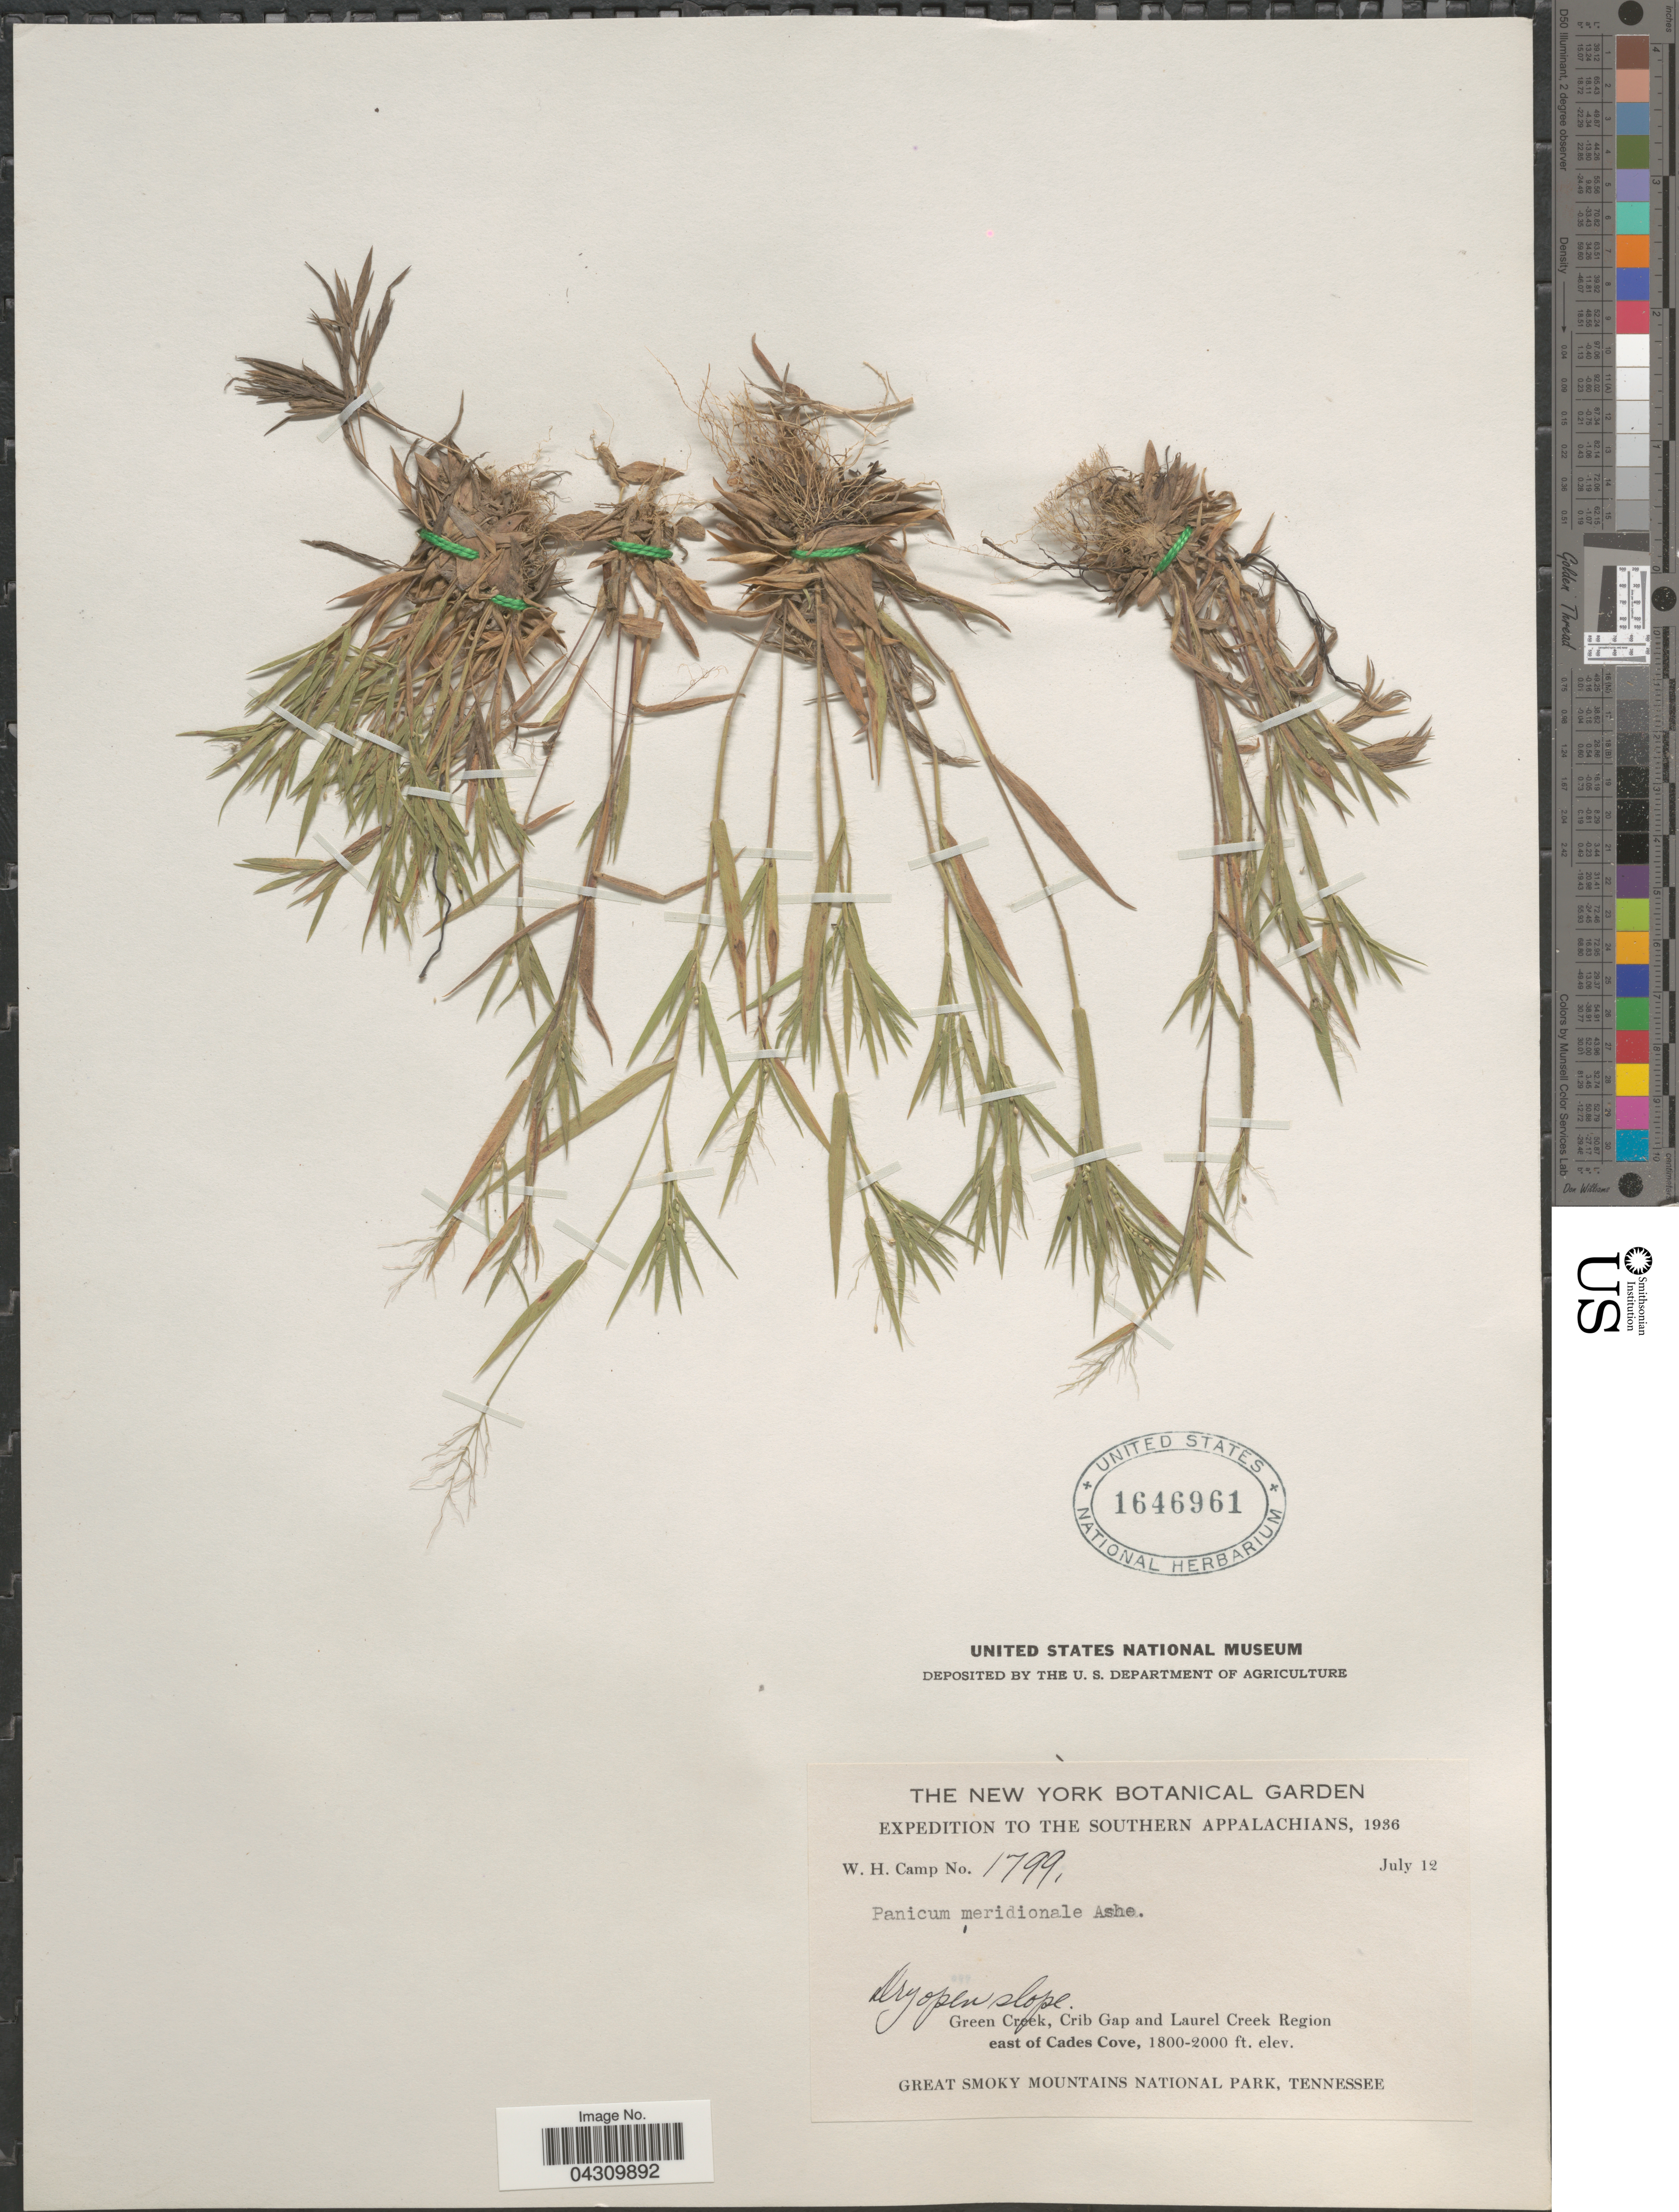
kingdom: Plantae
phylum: Tracheophyta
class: Liliopsida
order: Poales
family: Poaceae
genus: Dichanthelium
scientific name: Dichanthelium acuminatum var. acuminatum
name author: (Sw.) Gould & C.A. Clark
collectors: W. H. Camp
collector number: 1799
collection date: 1936-07-12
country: United States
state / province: Tennessee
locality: Expedition to the Southern Appalachians, 1936. Green Creek, Crib Gap and Laurel Creek Region east of Cades Cove. Great Smoky Mountains National Park.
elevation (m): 549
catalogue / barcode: US 1646961